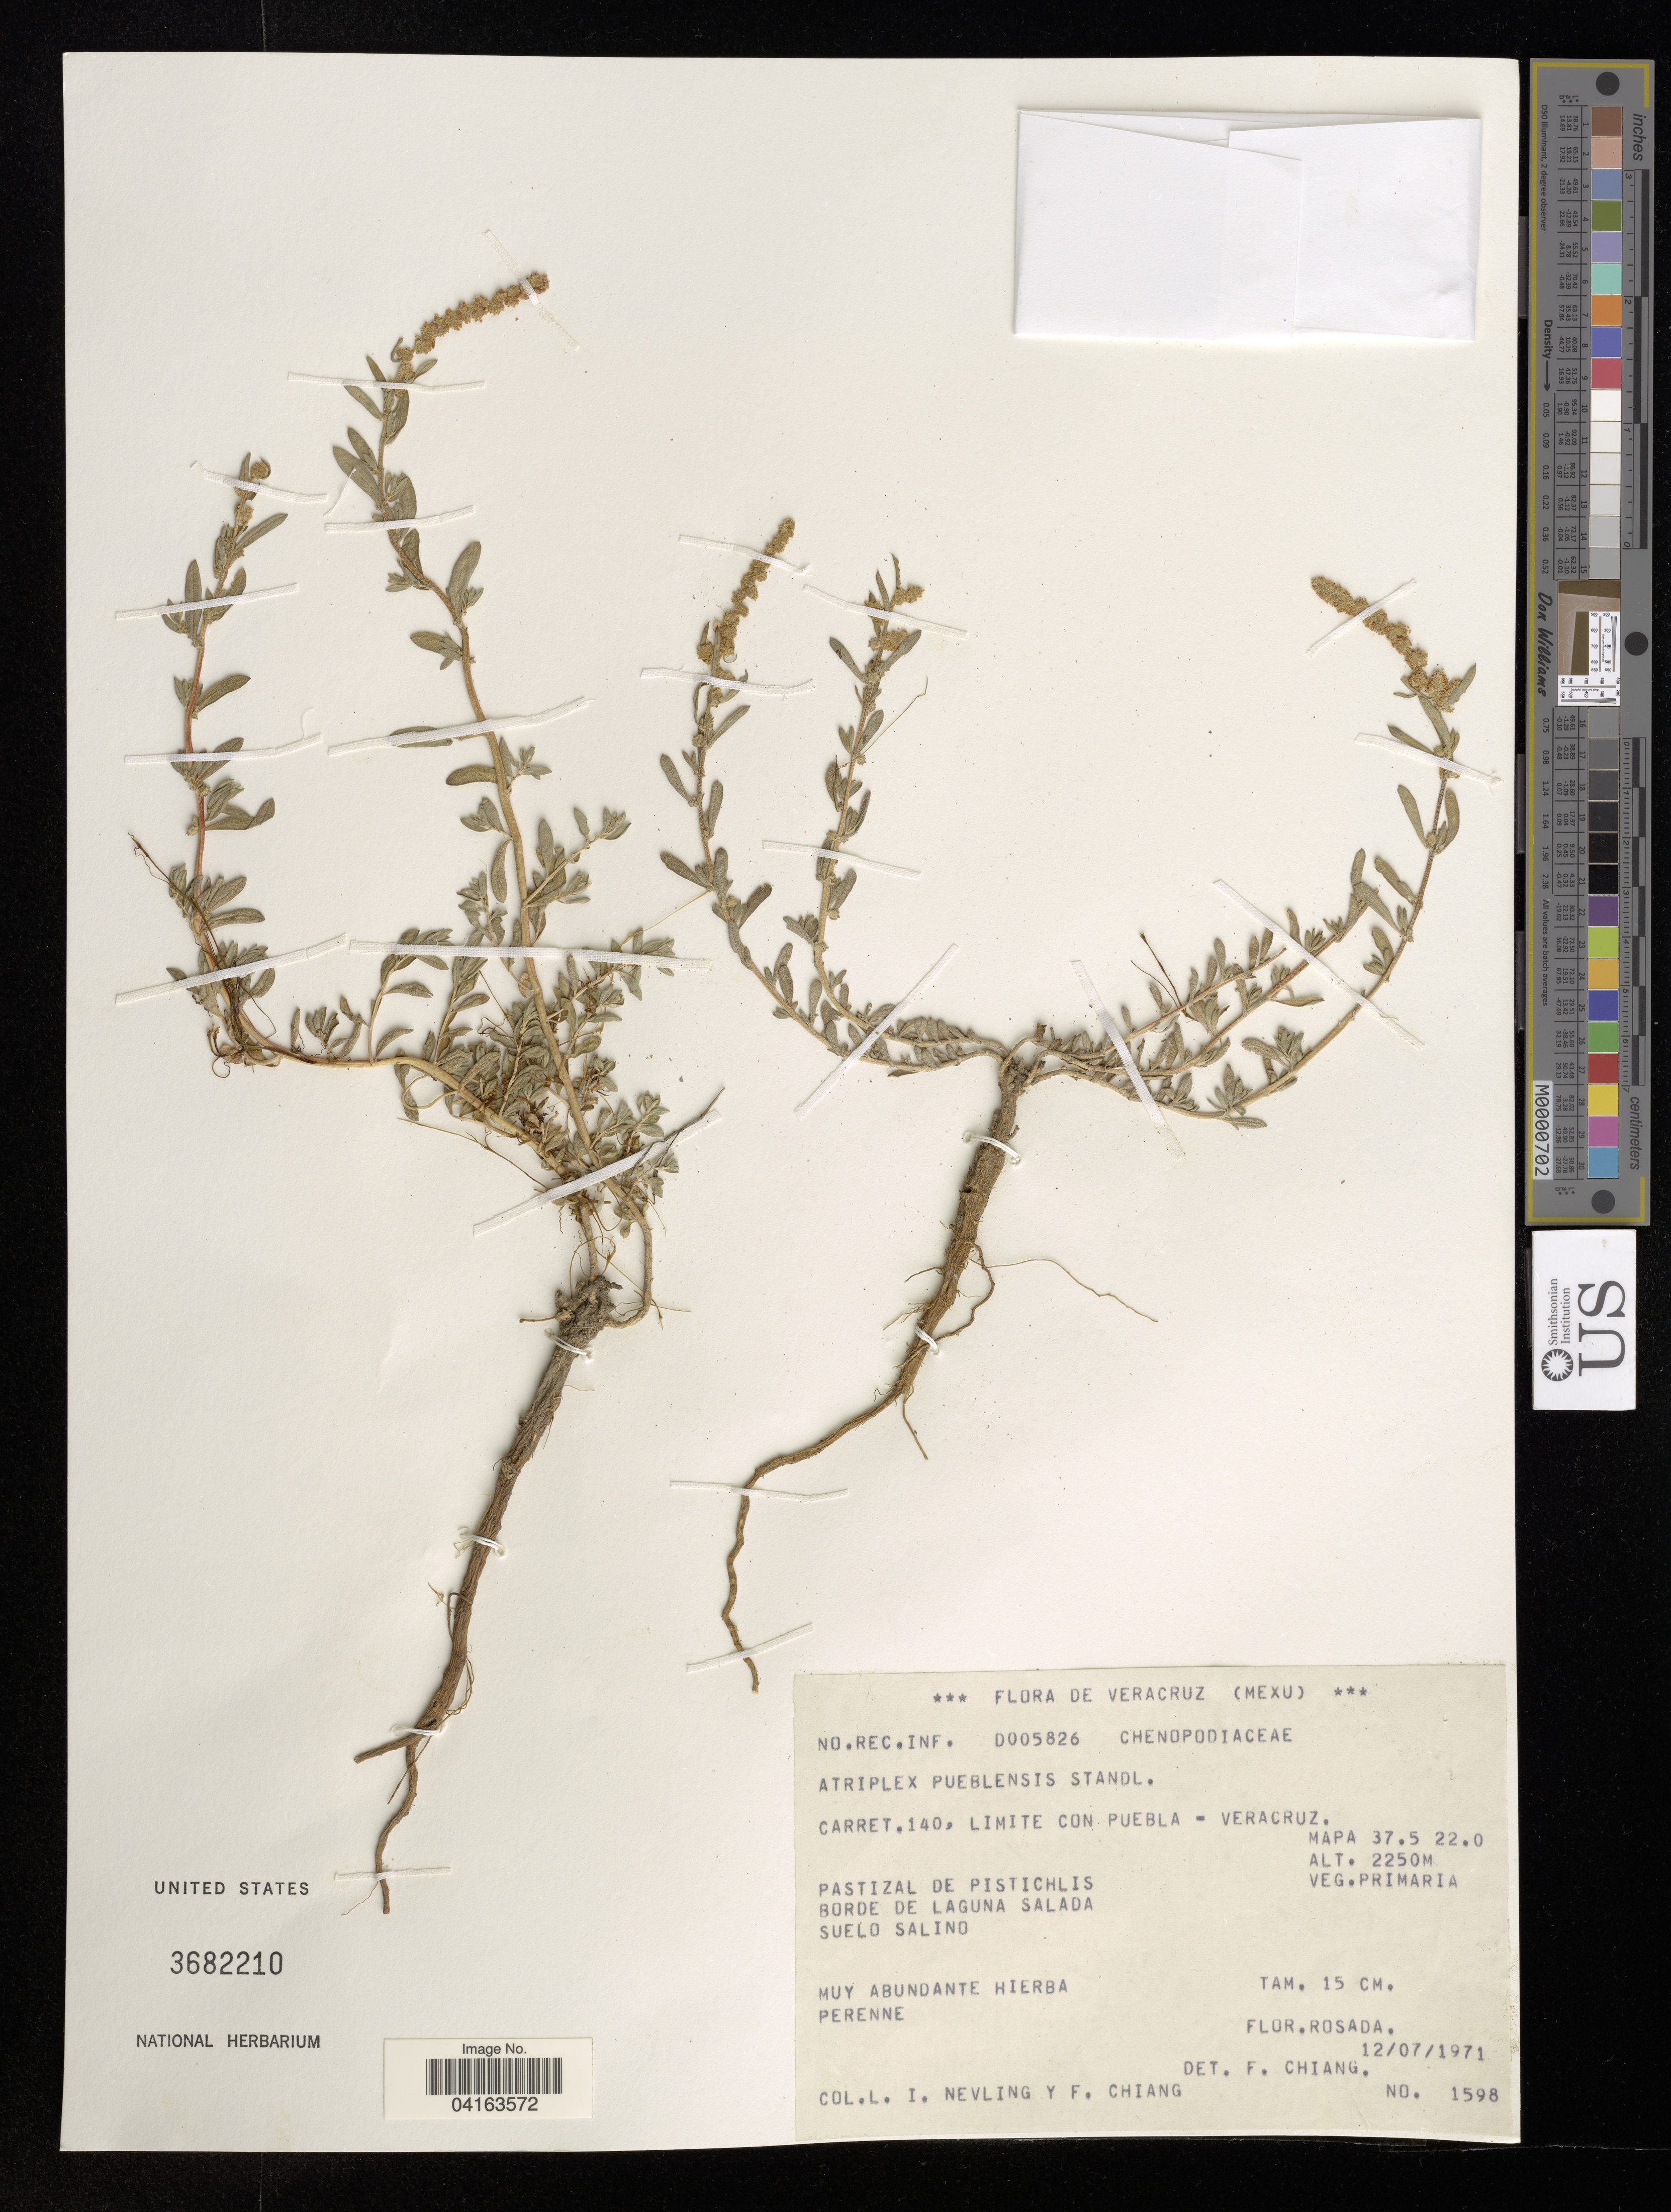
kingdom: Plantae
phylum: Tracheophyta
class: Magnoliopsida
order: Caryophyllales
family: Amaranthaceae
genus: Atriplex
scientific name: Atriplex pueblensis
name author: Standl.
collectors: L. Nevling & F. Chiang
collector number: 1598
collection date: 1971-07-12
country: Mexico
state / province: Veracruz Llave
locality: Carret. 140. Limite con Puebla - Veracruz.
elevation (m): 2250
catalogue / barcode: US 3682210